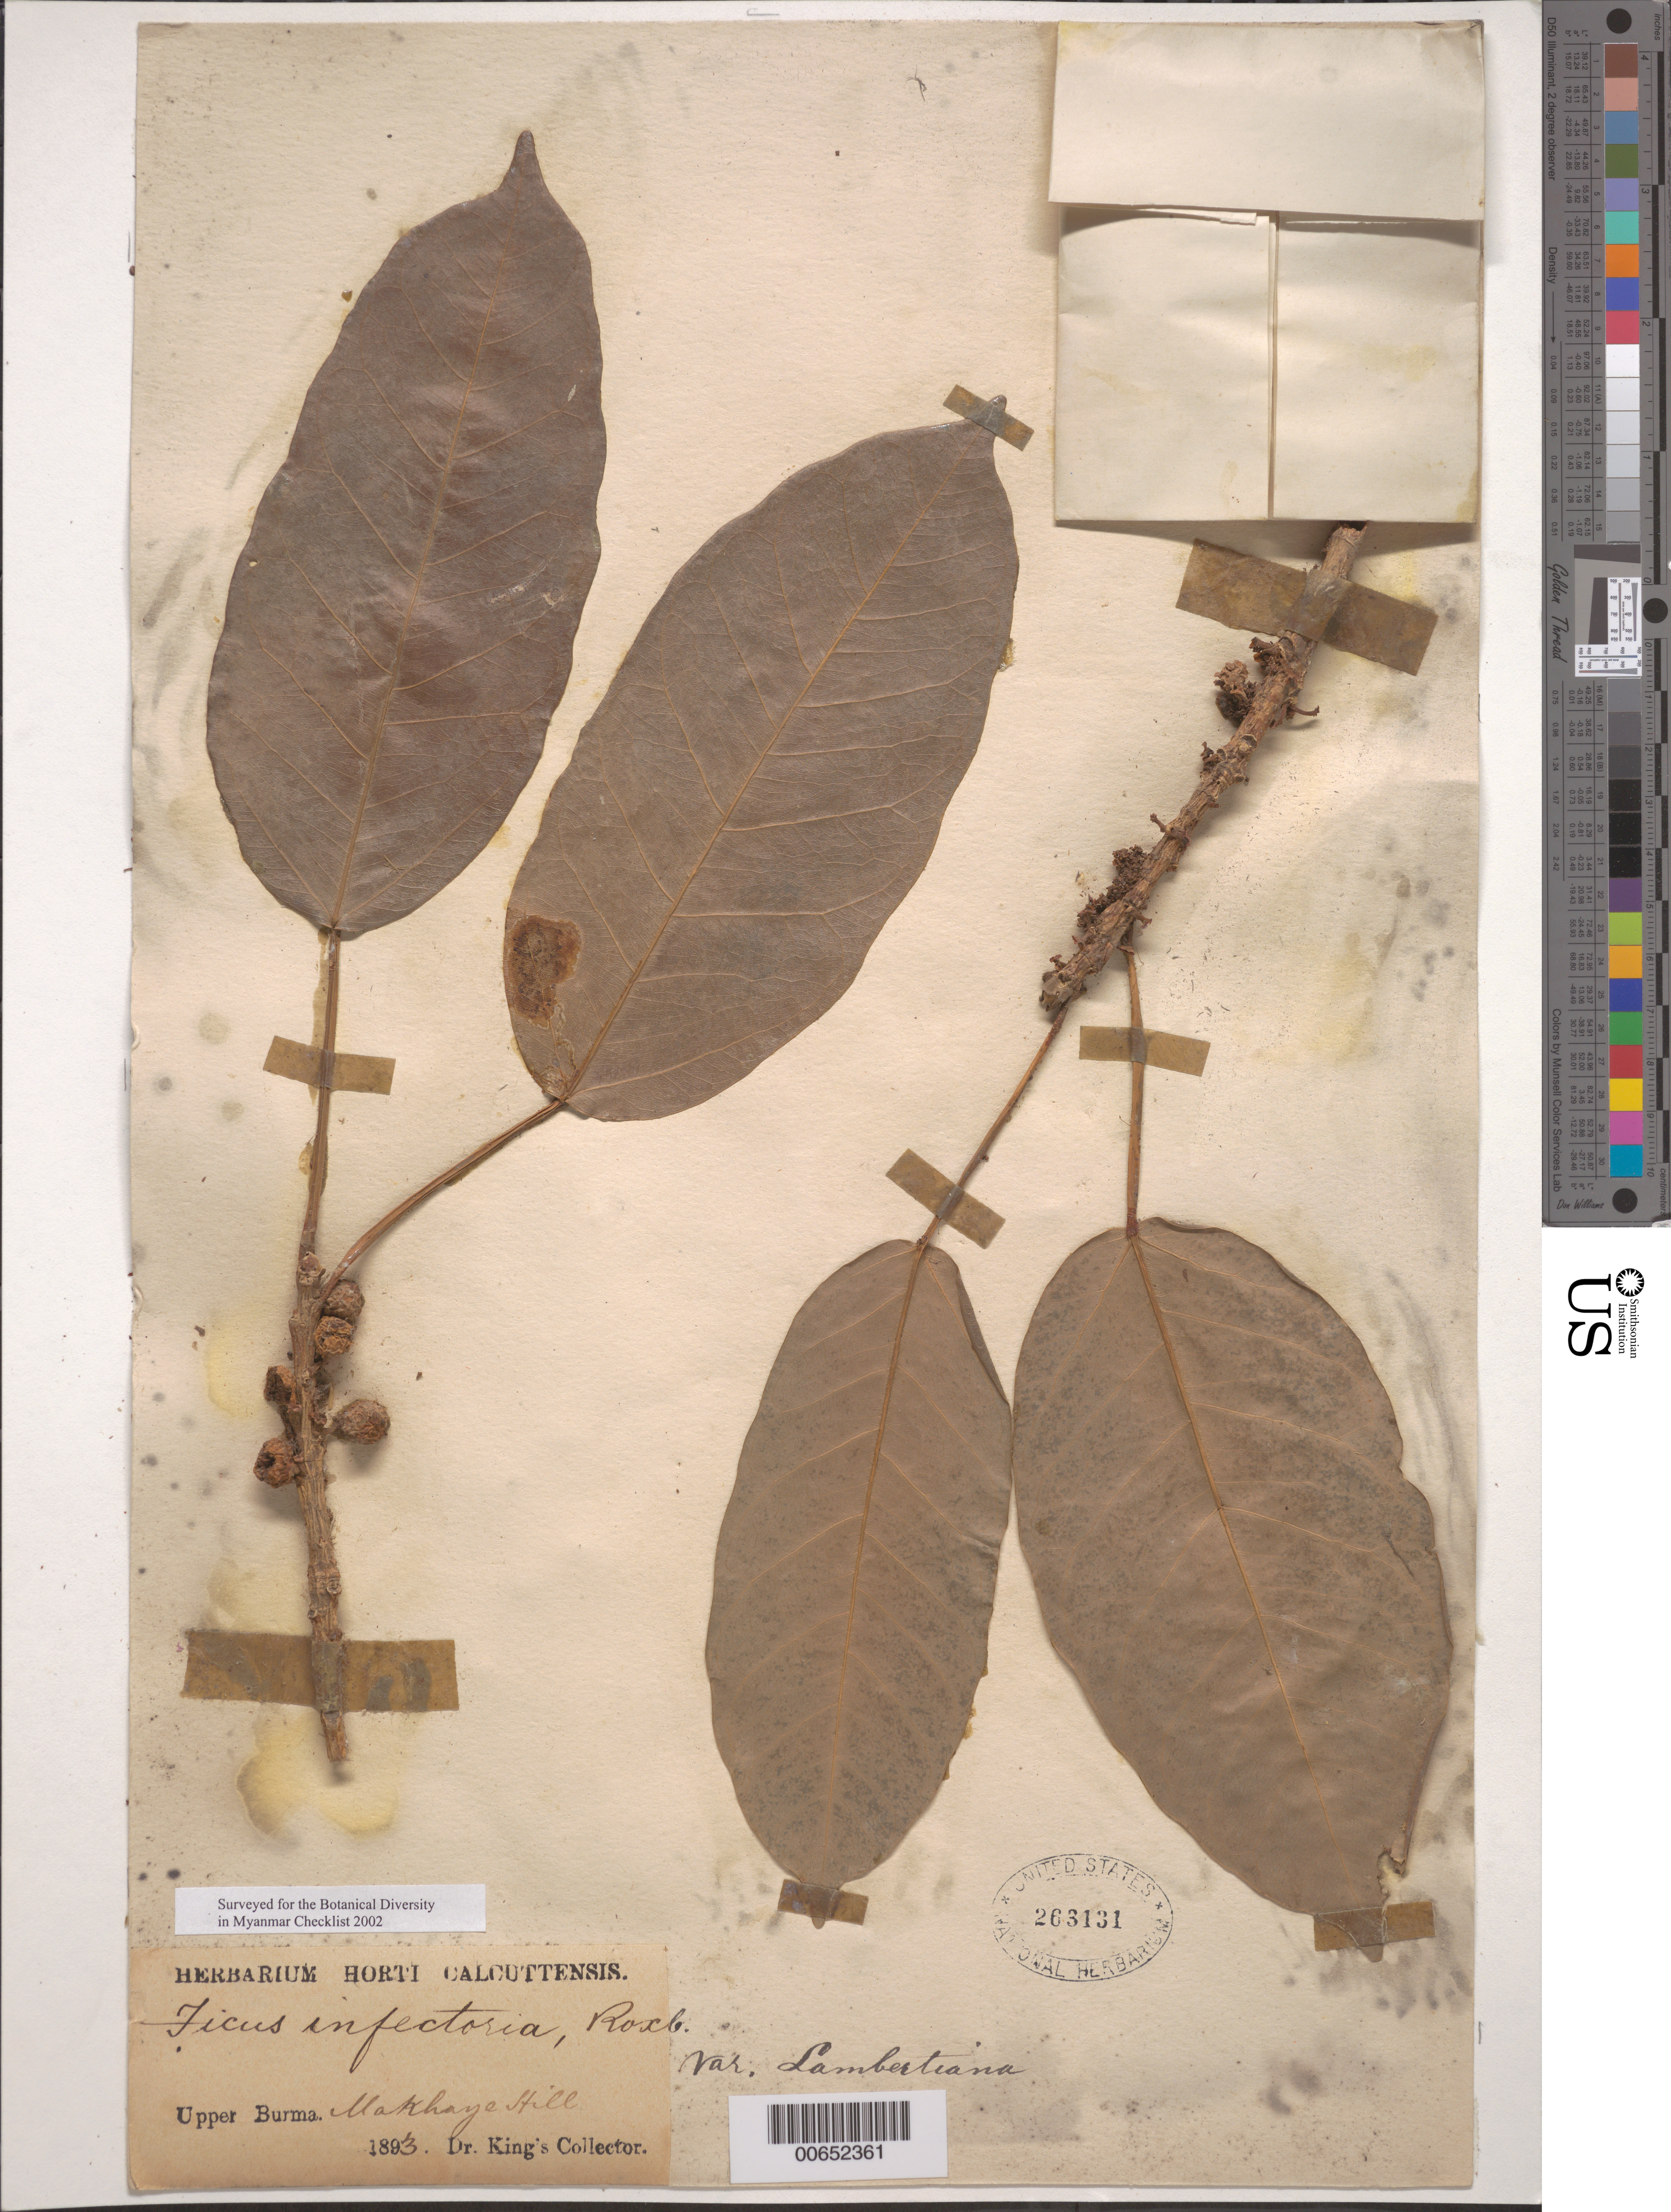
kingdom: Plantae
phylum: Tracheophyta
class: Magnoliopsida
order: Rosales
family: Moraceae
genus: Ficus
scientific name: Ficus infectoria var. lambertiana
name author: (Miq.) King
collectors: R. M. King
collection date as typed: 1893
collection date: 1893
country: Myanmar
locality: Upper Burma, Makhaye Hill.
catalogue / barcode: US 263131